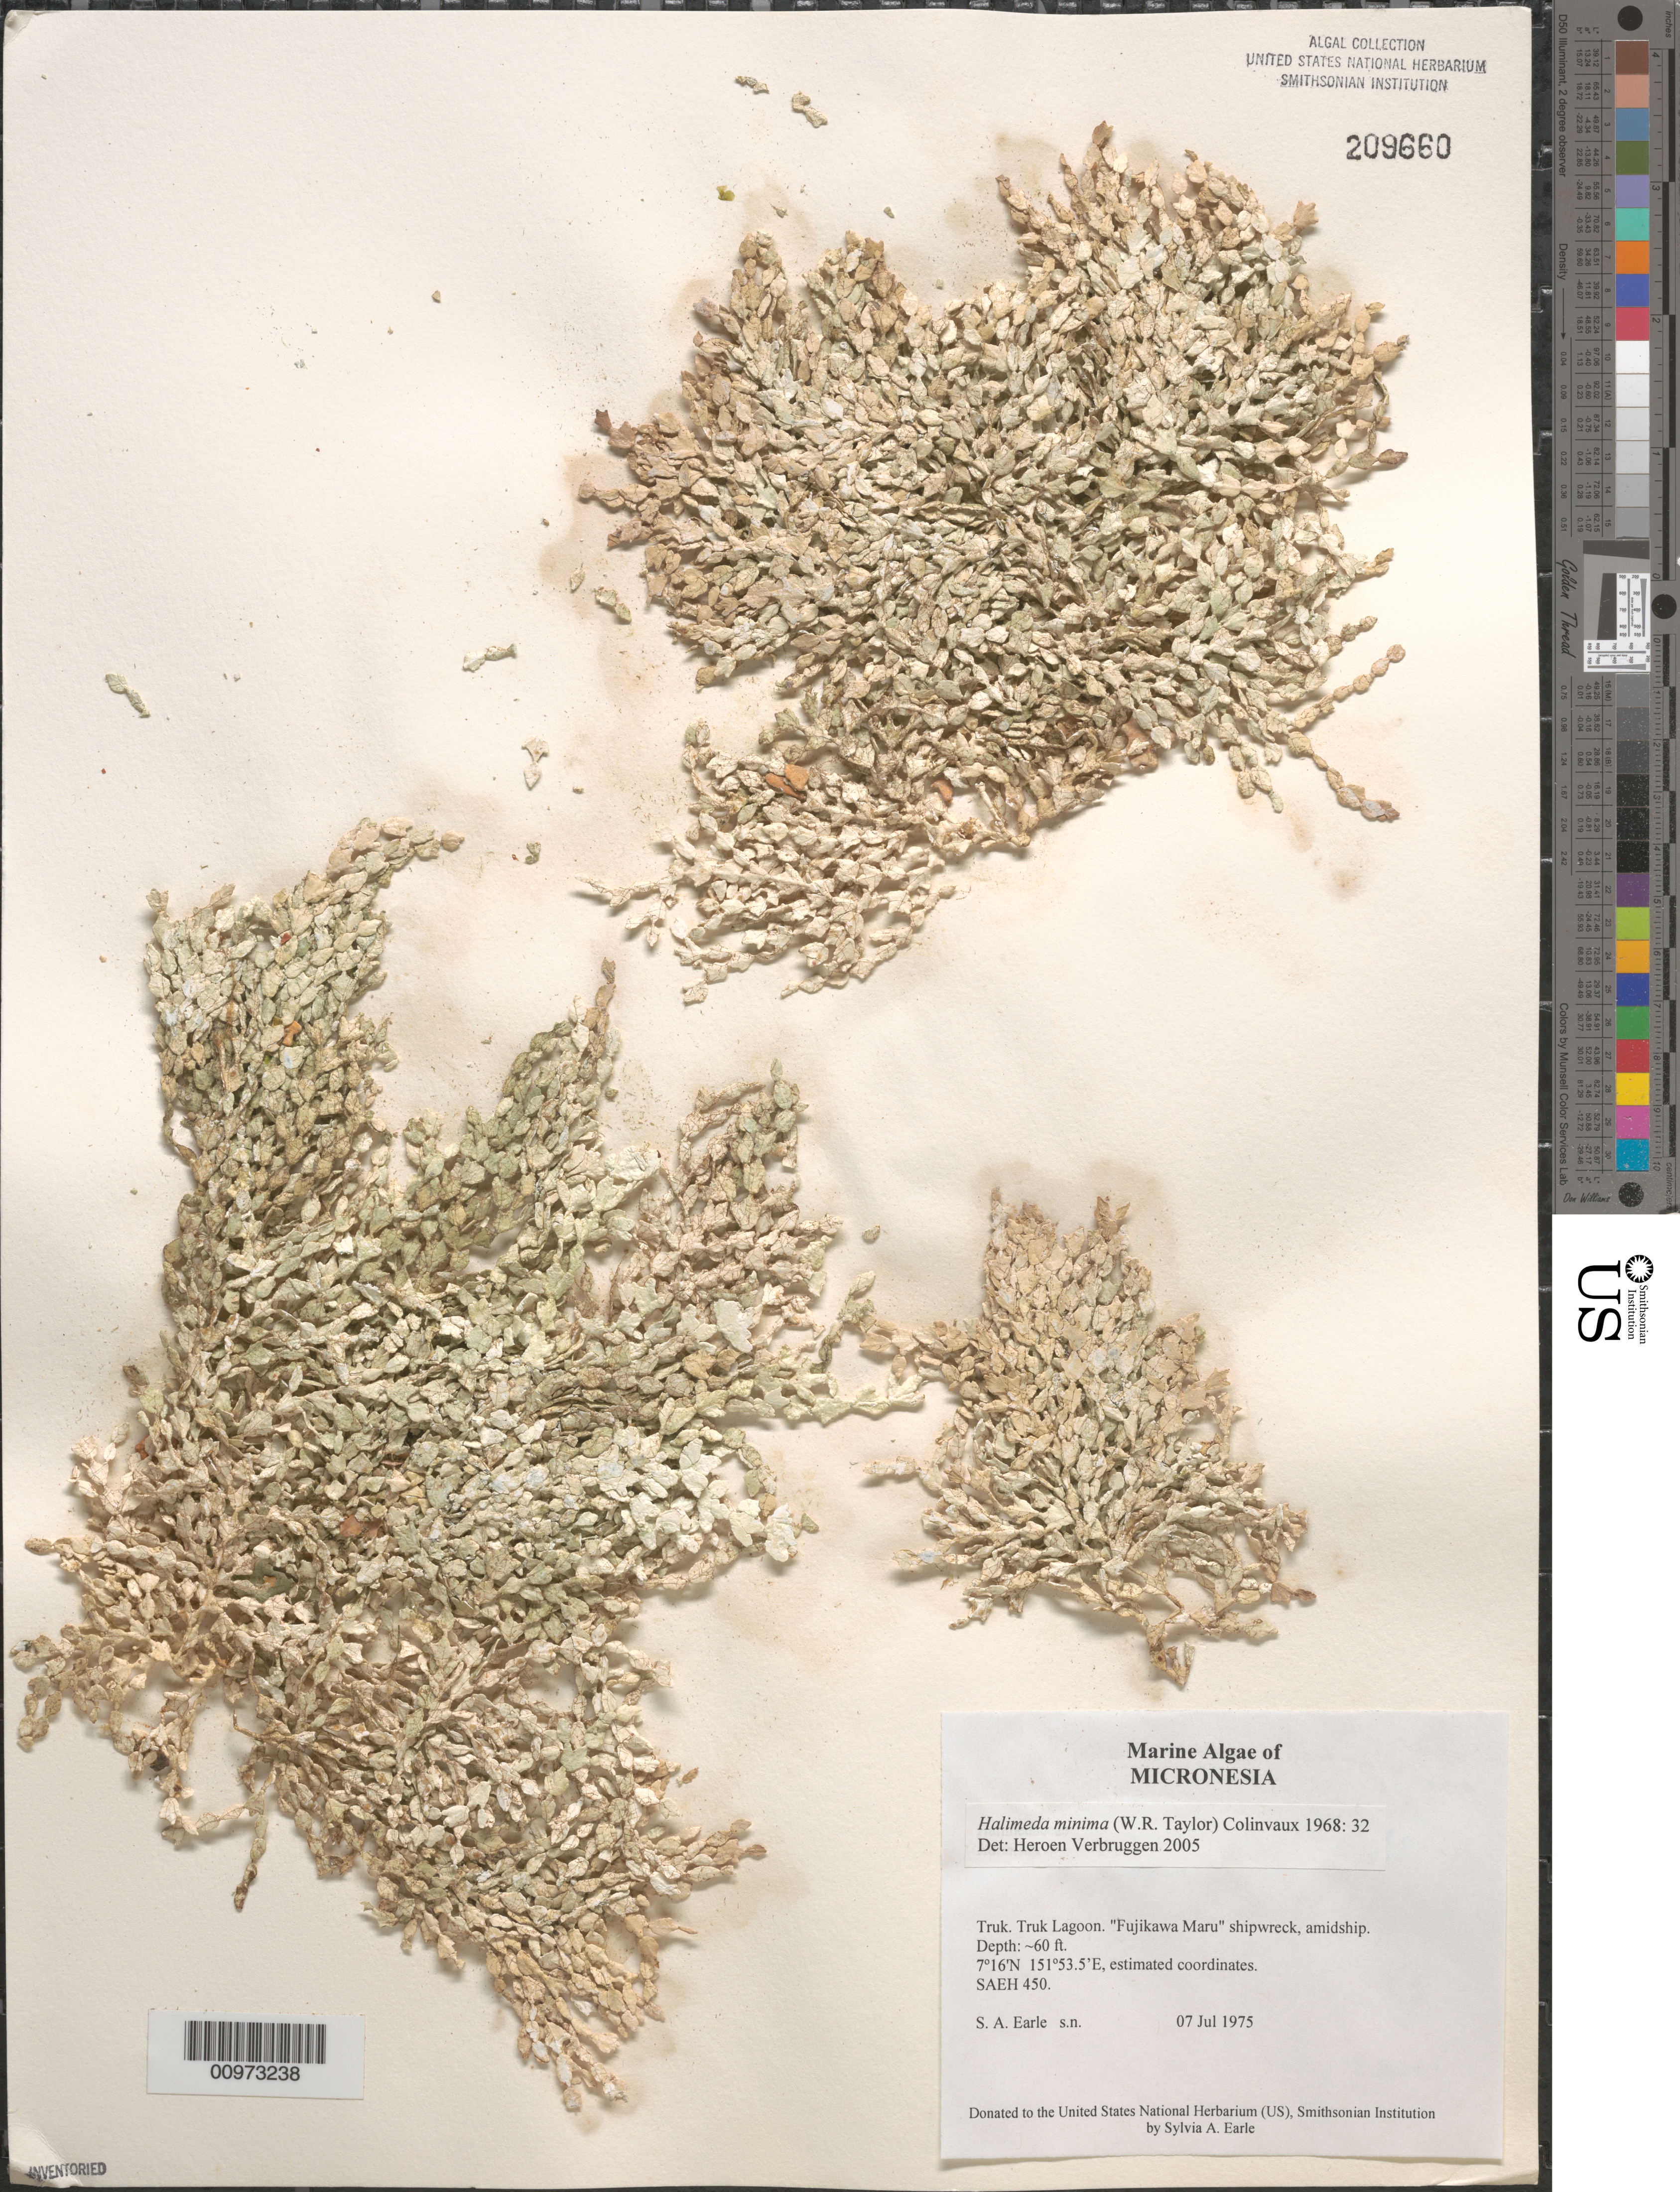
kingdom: Plantae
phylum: Chlorophyta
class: Ulvophyceae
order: Bryopsidales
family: Halimedaceae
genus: Halimeda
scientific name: Halimeda minima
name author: (W.R. Taylor) Hillis-Colinvaux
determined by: Verbruggen, H.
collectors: S. A. Earle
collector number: SAEH 450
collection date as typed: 07 Jul 1975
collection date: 1975-07-07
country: Micronesia, Federated States of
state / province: Truk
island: Truk (Chuuk) Is.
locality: Chuuk Lagoon (Truk Lagon), Fujikawa Maru shipwreck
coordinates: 7 16'N, 151 53.5'E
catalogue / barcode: US 209660